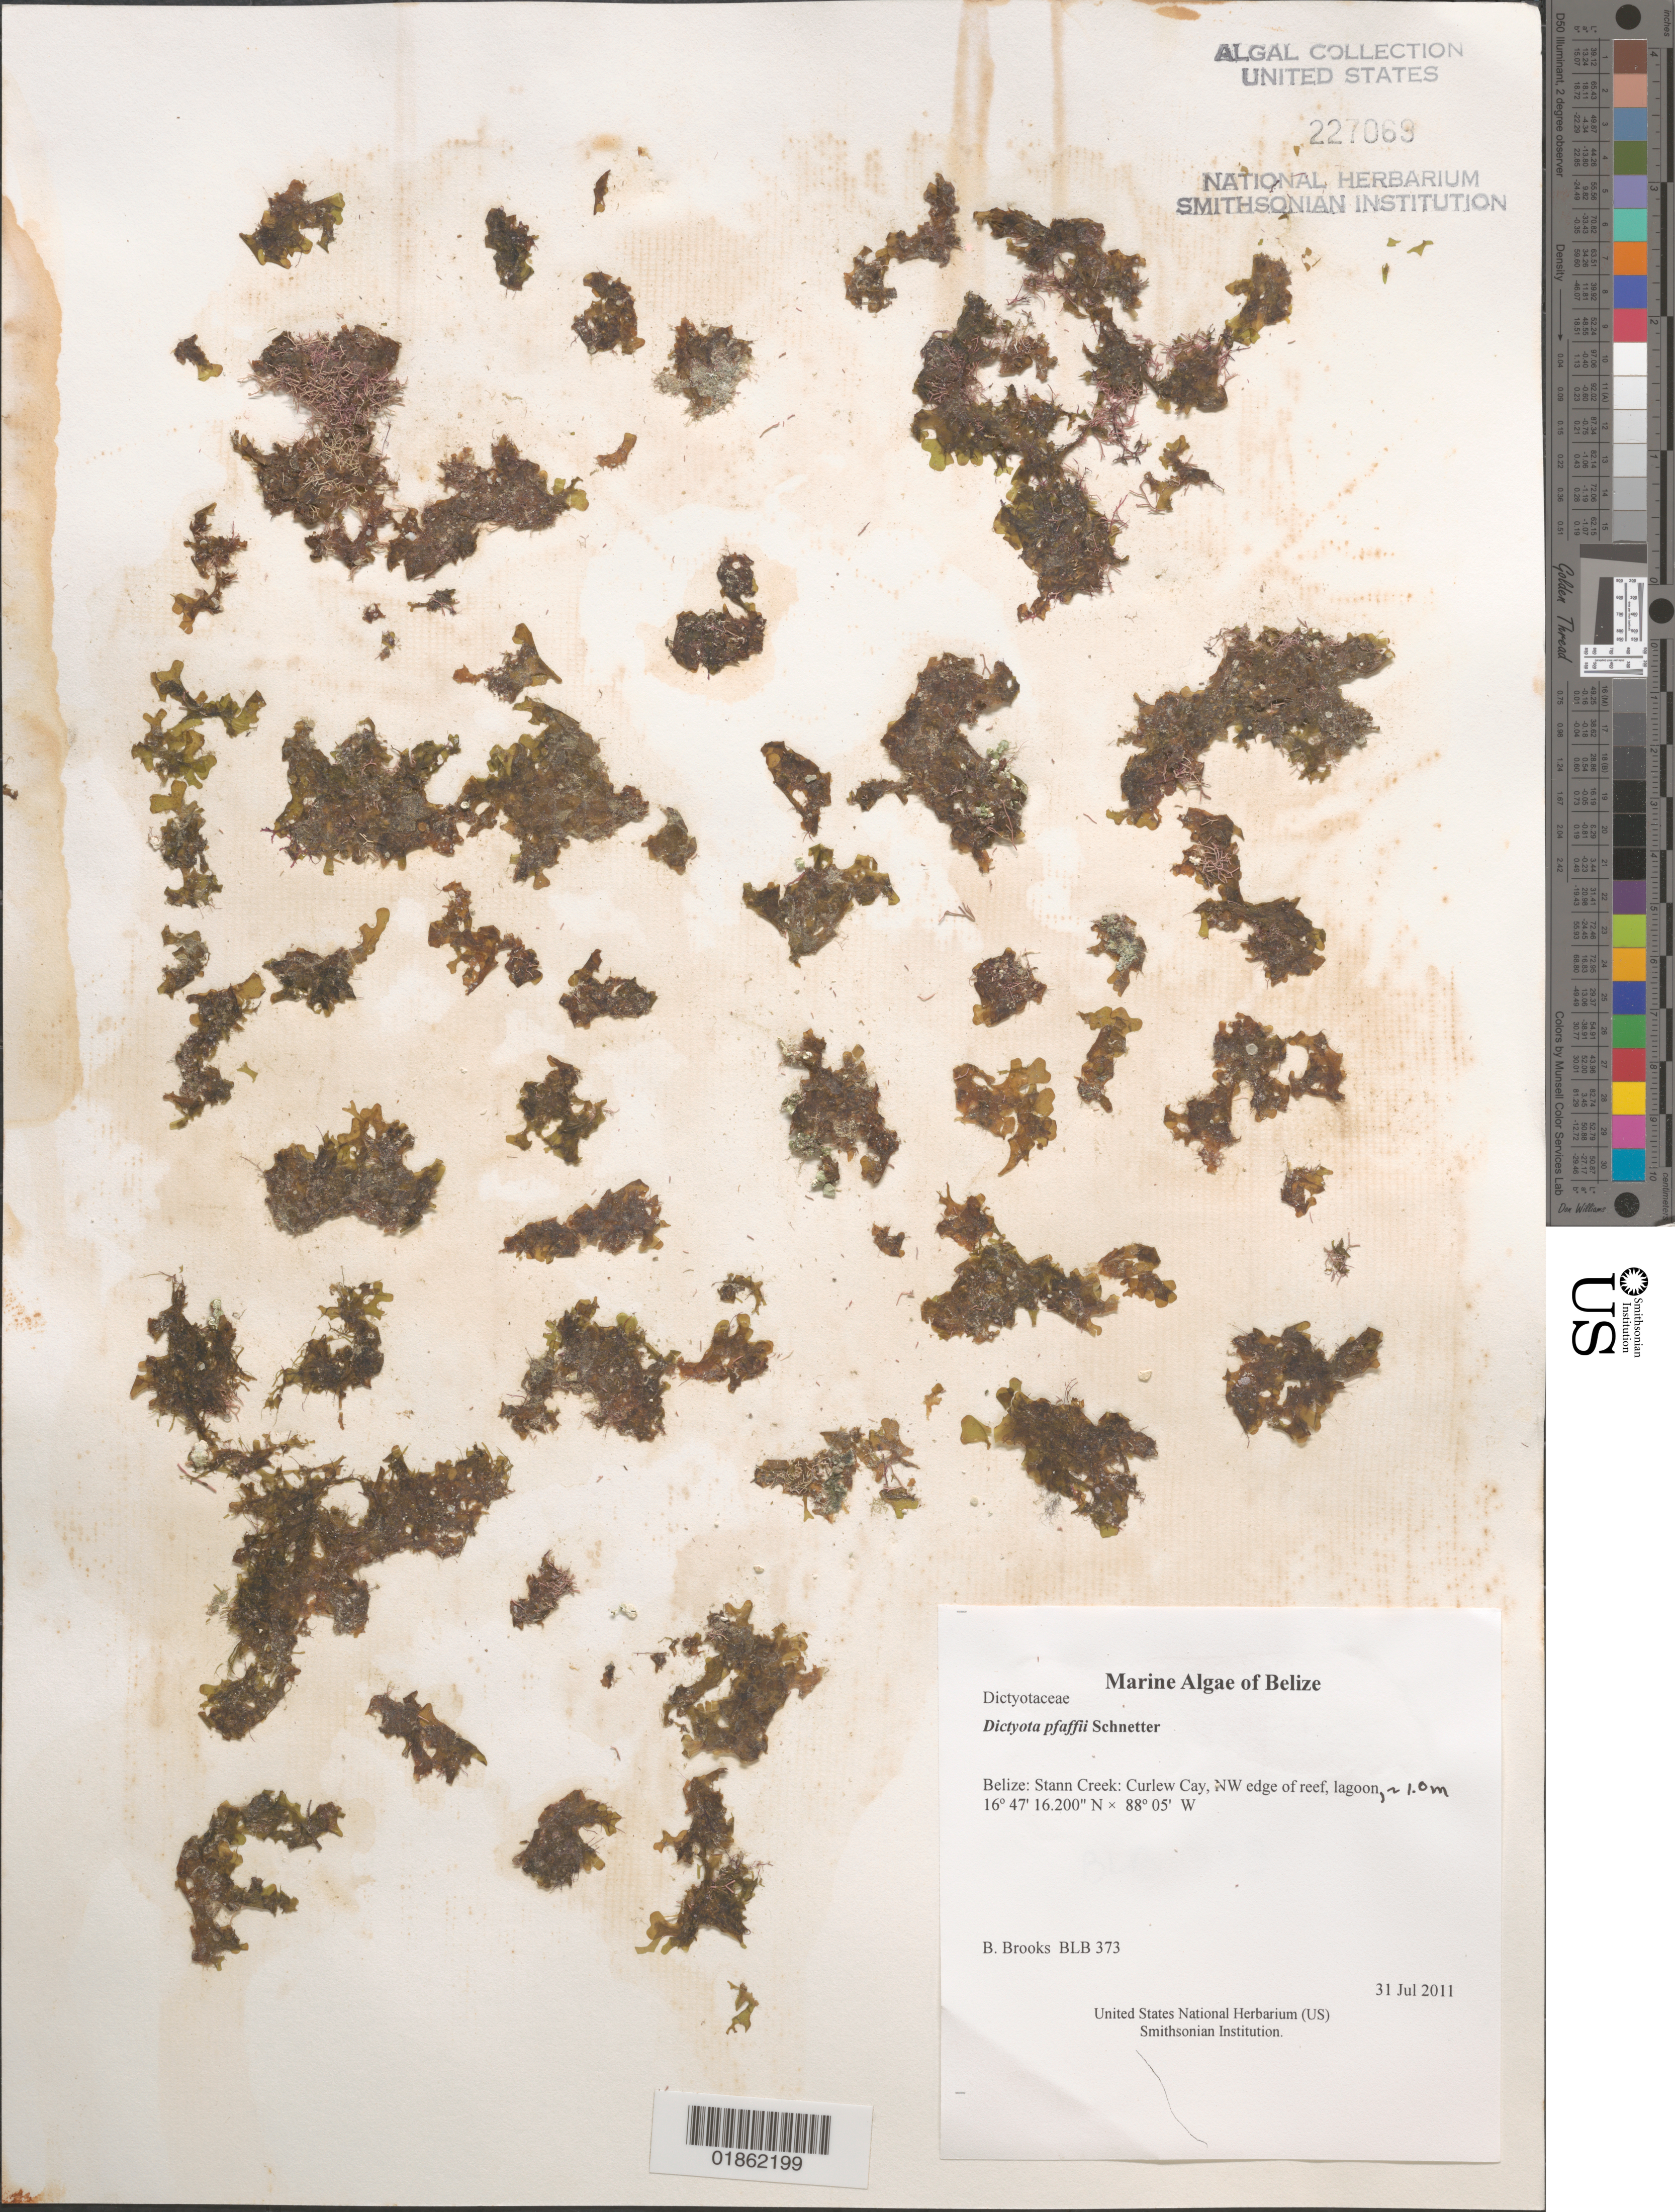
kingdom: Chromista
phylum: Ochrophyta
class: Phaeophyceae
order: Dictyotales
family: Dictyotaceae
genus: Dictyota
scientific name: Dictyota friabilis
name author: Setch.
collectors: B. Brooks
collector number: BLB 373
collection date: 2011-07-31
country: Belize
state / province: Stann Creek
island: Curlew Cay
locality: Curlew Cay, NW edge of reef, lagoon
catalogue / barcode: US 227069